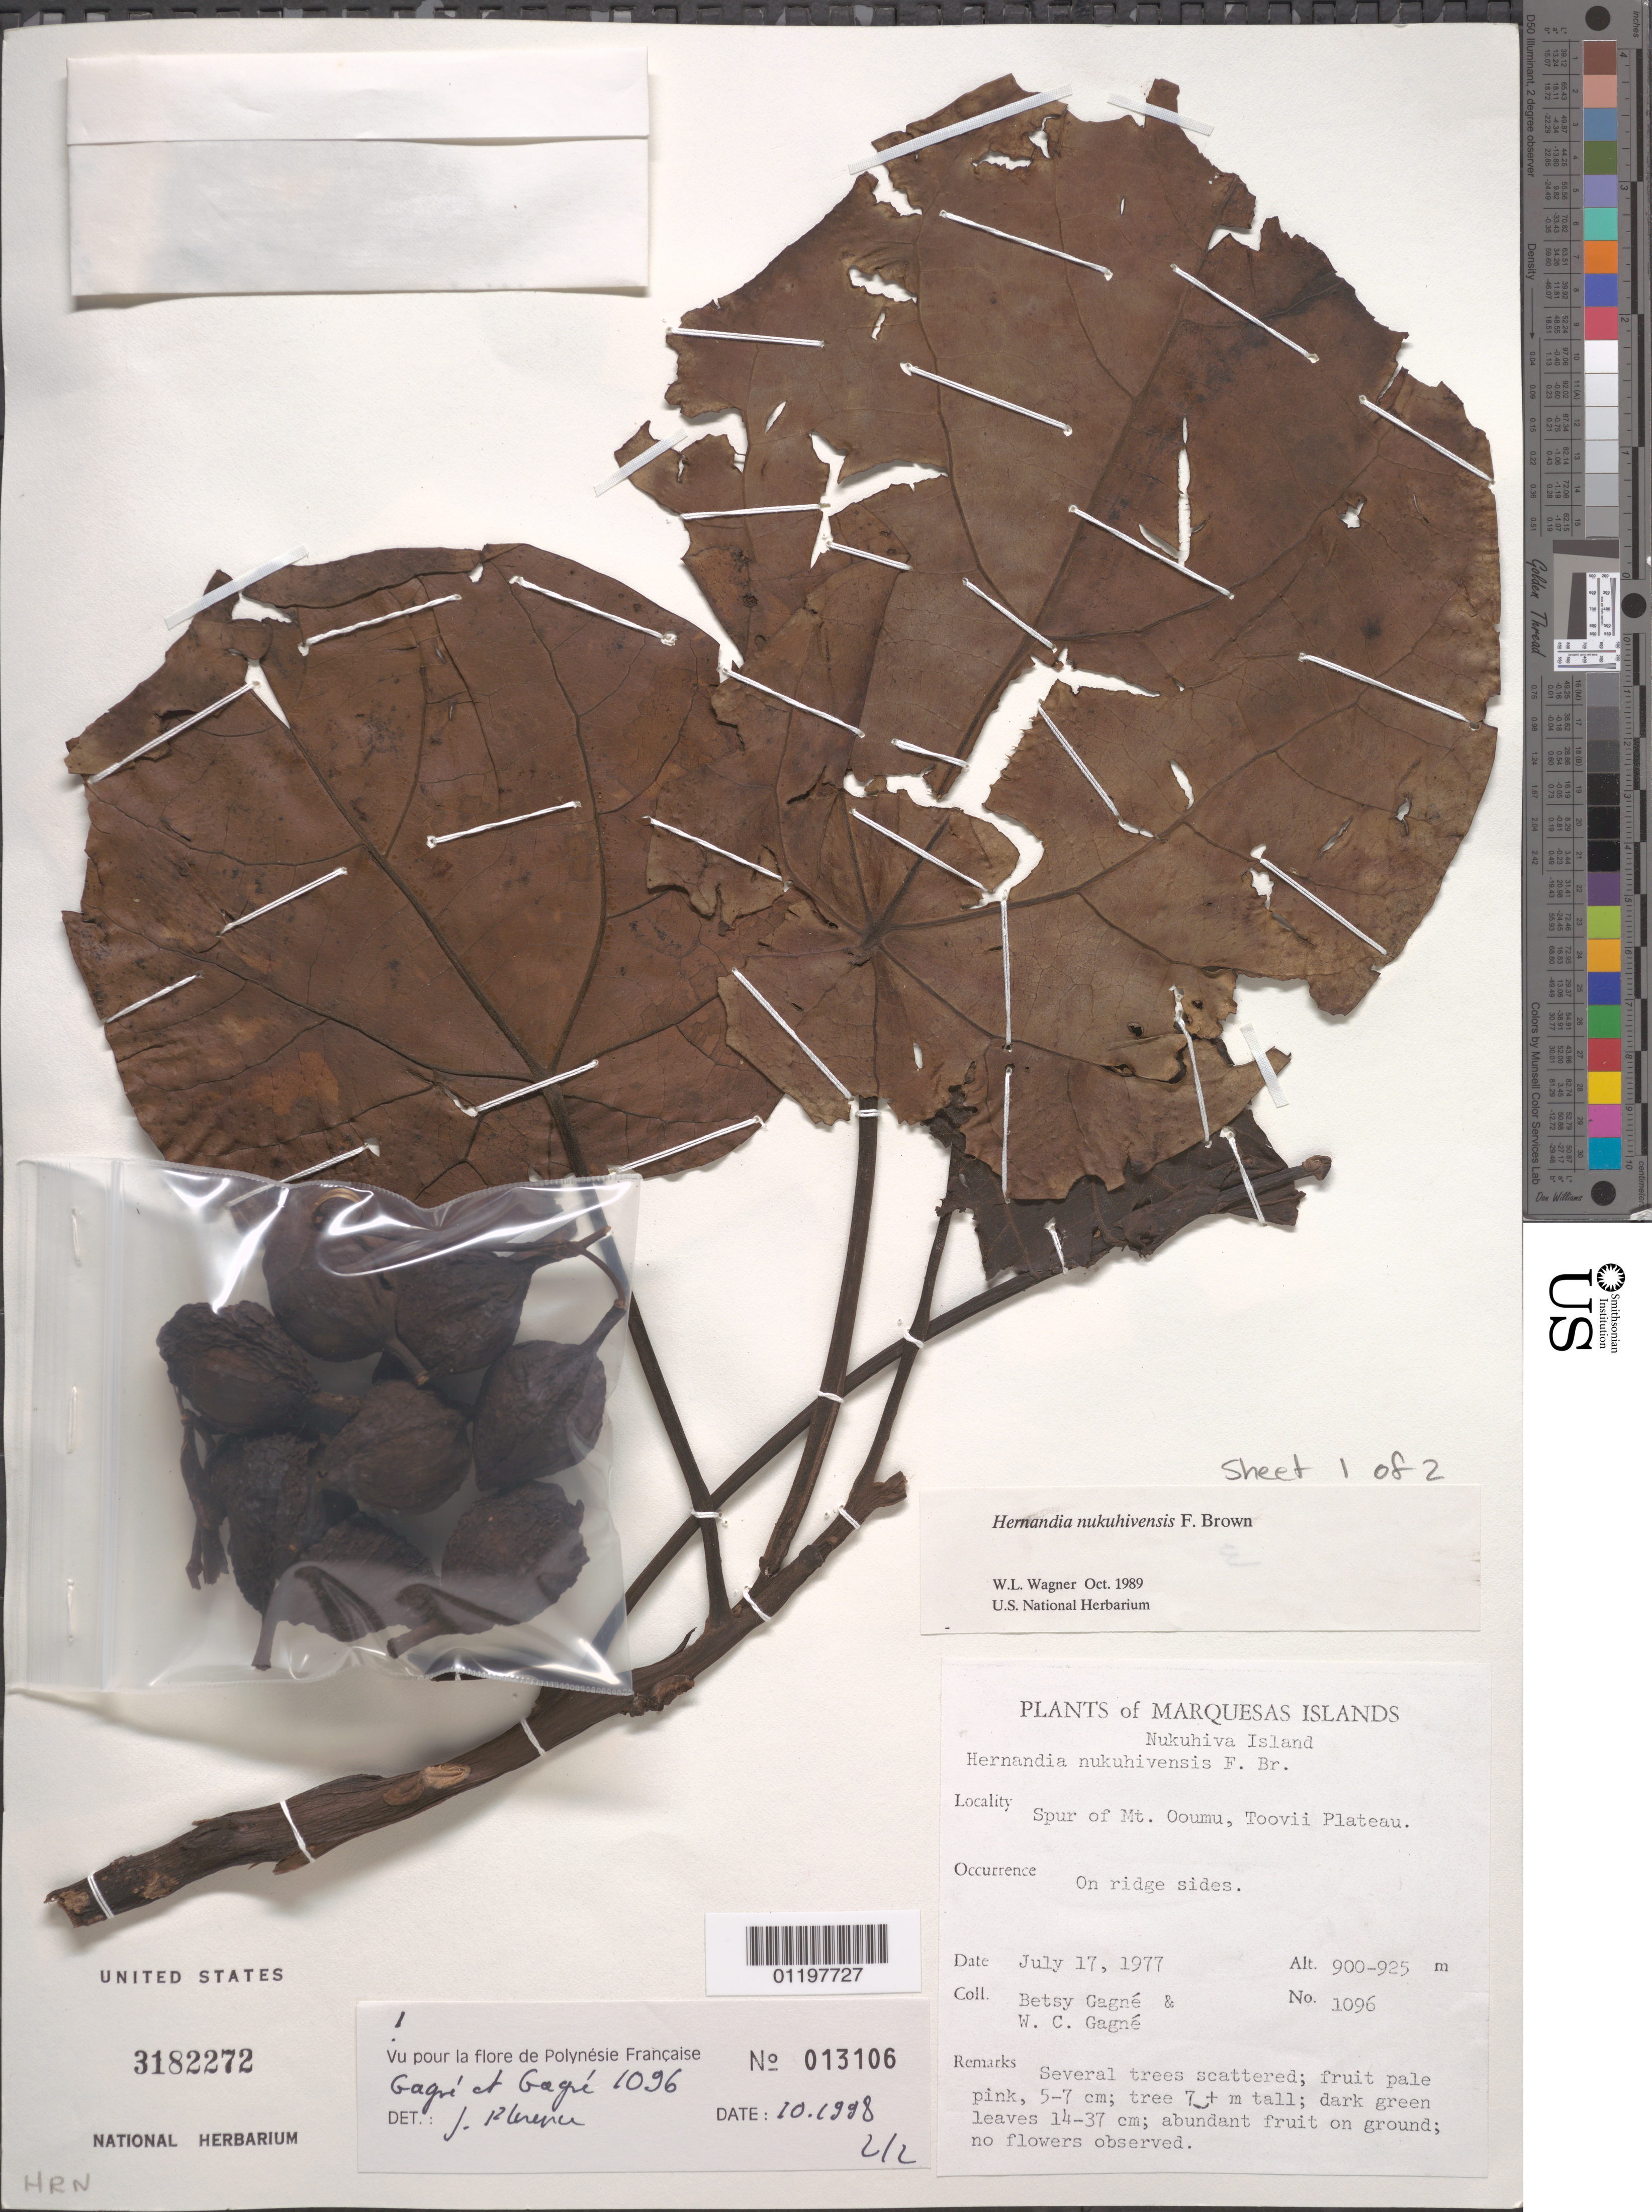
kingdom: Plantae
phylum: Tracheophyta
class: Magnoliopsida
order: Laurales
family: Hernandiaceae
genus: Hernandia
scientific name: Hernandia nukuhivensis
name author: F. Br.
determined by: Wagner, W. L., (BOT), Smithsonian Institution - National Museum of Natural History (UNITED STATES)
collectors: B. H. Gagné & W. Gagné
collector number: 1096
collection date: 1977-07-17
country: French Polynesia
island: Nuku Hiva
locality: Toovii Plateau, spur of Mt. Ooumu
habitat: On ridge sides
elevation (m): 900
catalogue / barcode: US 3182272